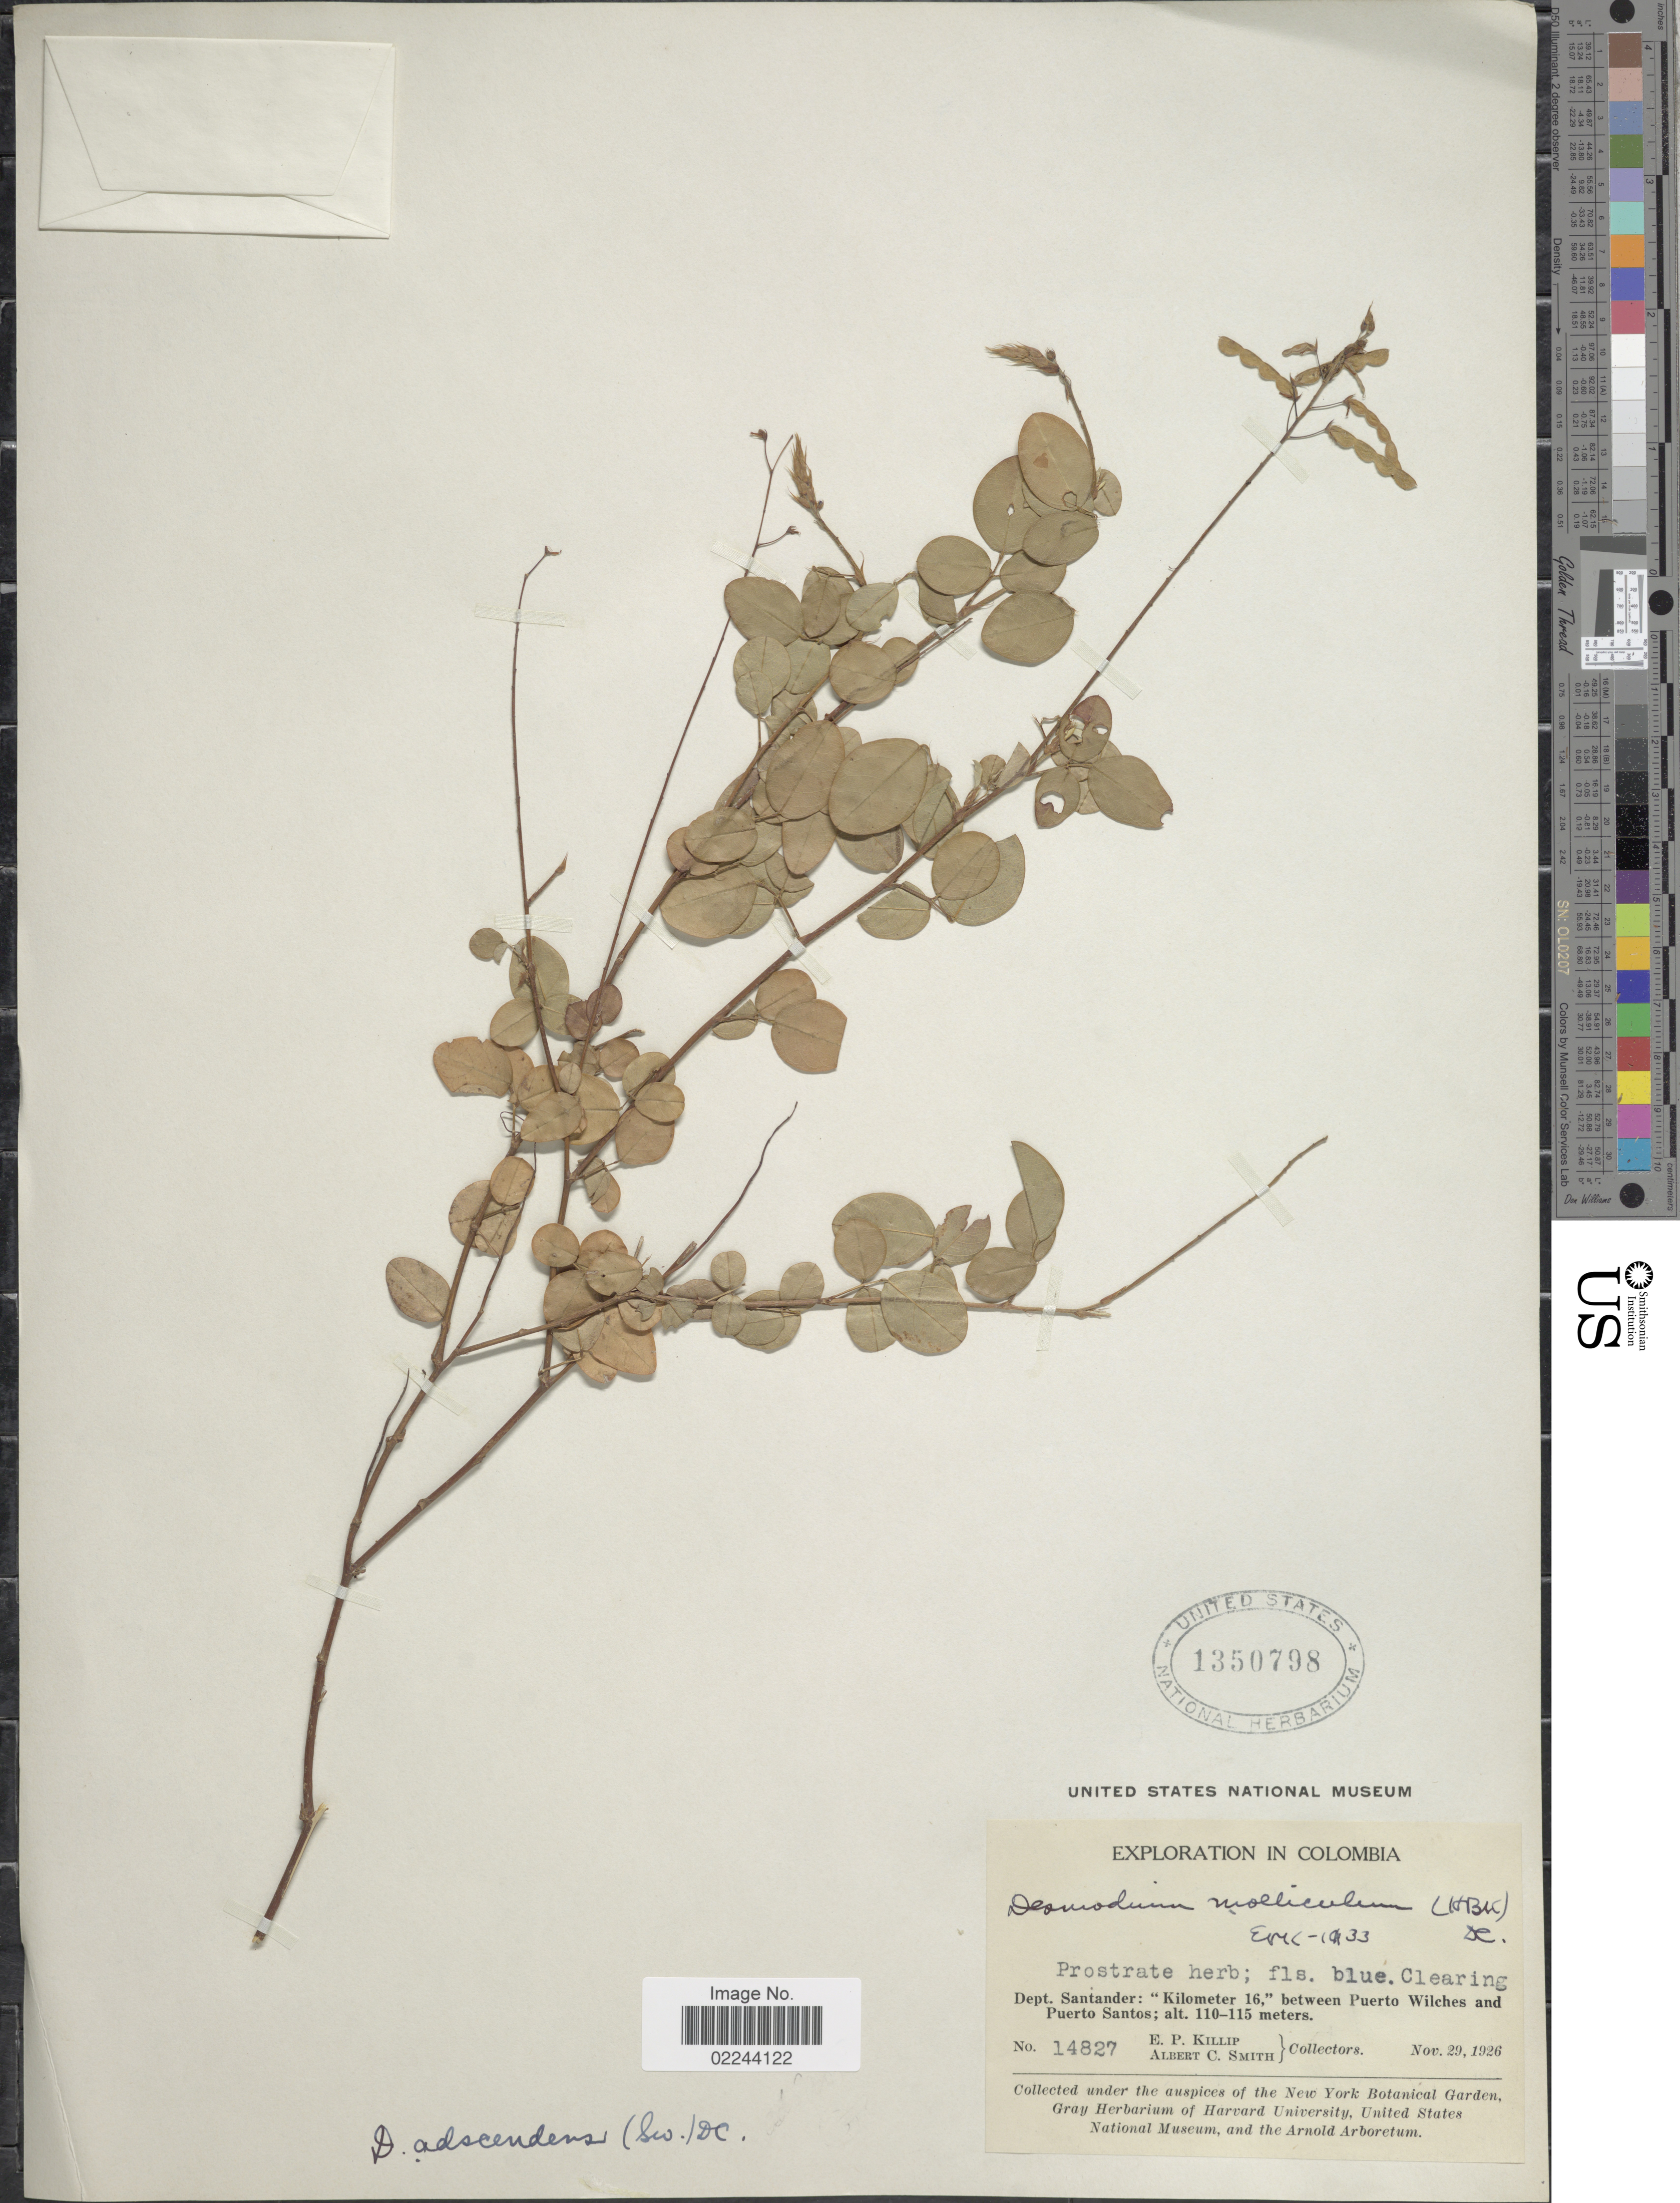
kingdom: Plantae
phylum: Tracheophyta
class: Magnoliopsida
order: Fabales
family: Fabaceae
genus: Grona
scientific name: Grona adscendens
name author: (Sw.) H. Ohashi & K. Ohashi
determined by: Strong, Mark T., (BOT), Smithsonian Institution - National Museum of Natural History (UNITED STATES)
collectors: E. P. Killip & A. C. Smith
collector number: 14827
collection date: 1926-11-29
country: Colombia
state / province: Santander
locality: Dept Santander: 'Kilometer 16,' between Puerto Wilches and Puerto Santos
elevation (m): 110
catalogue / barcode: US 1350798